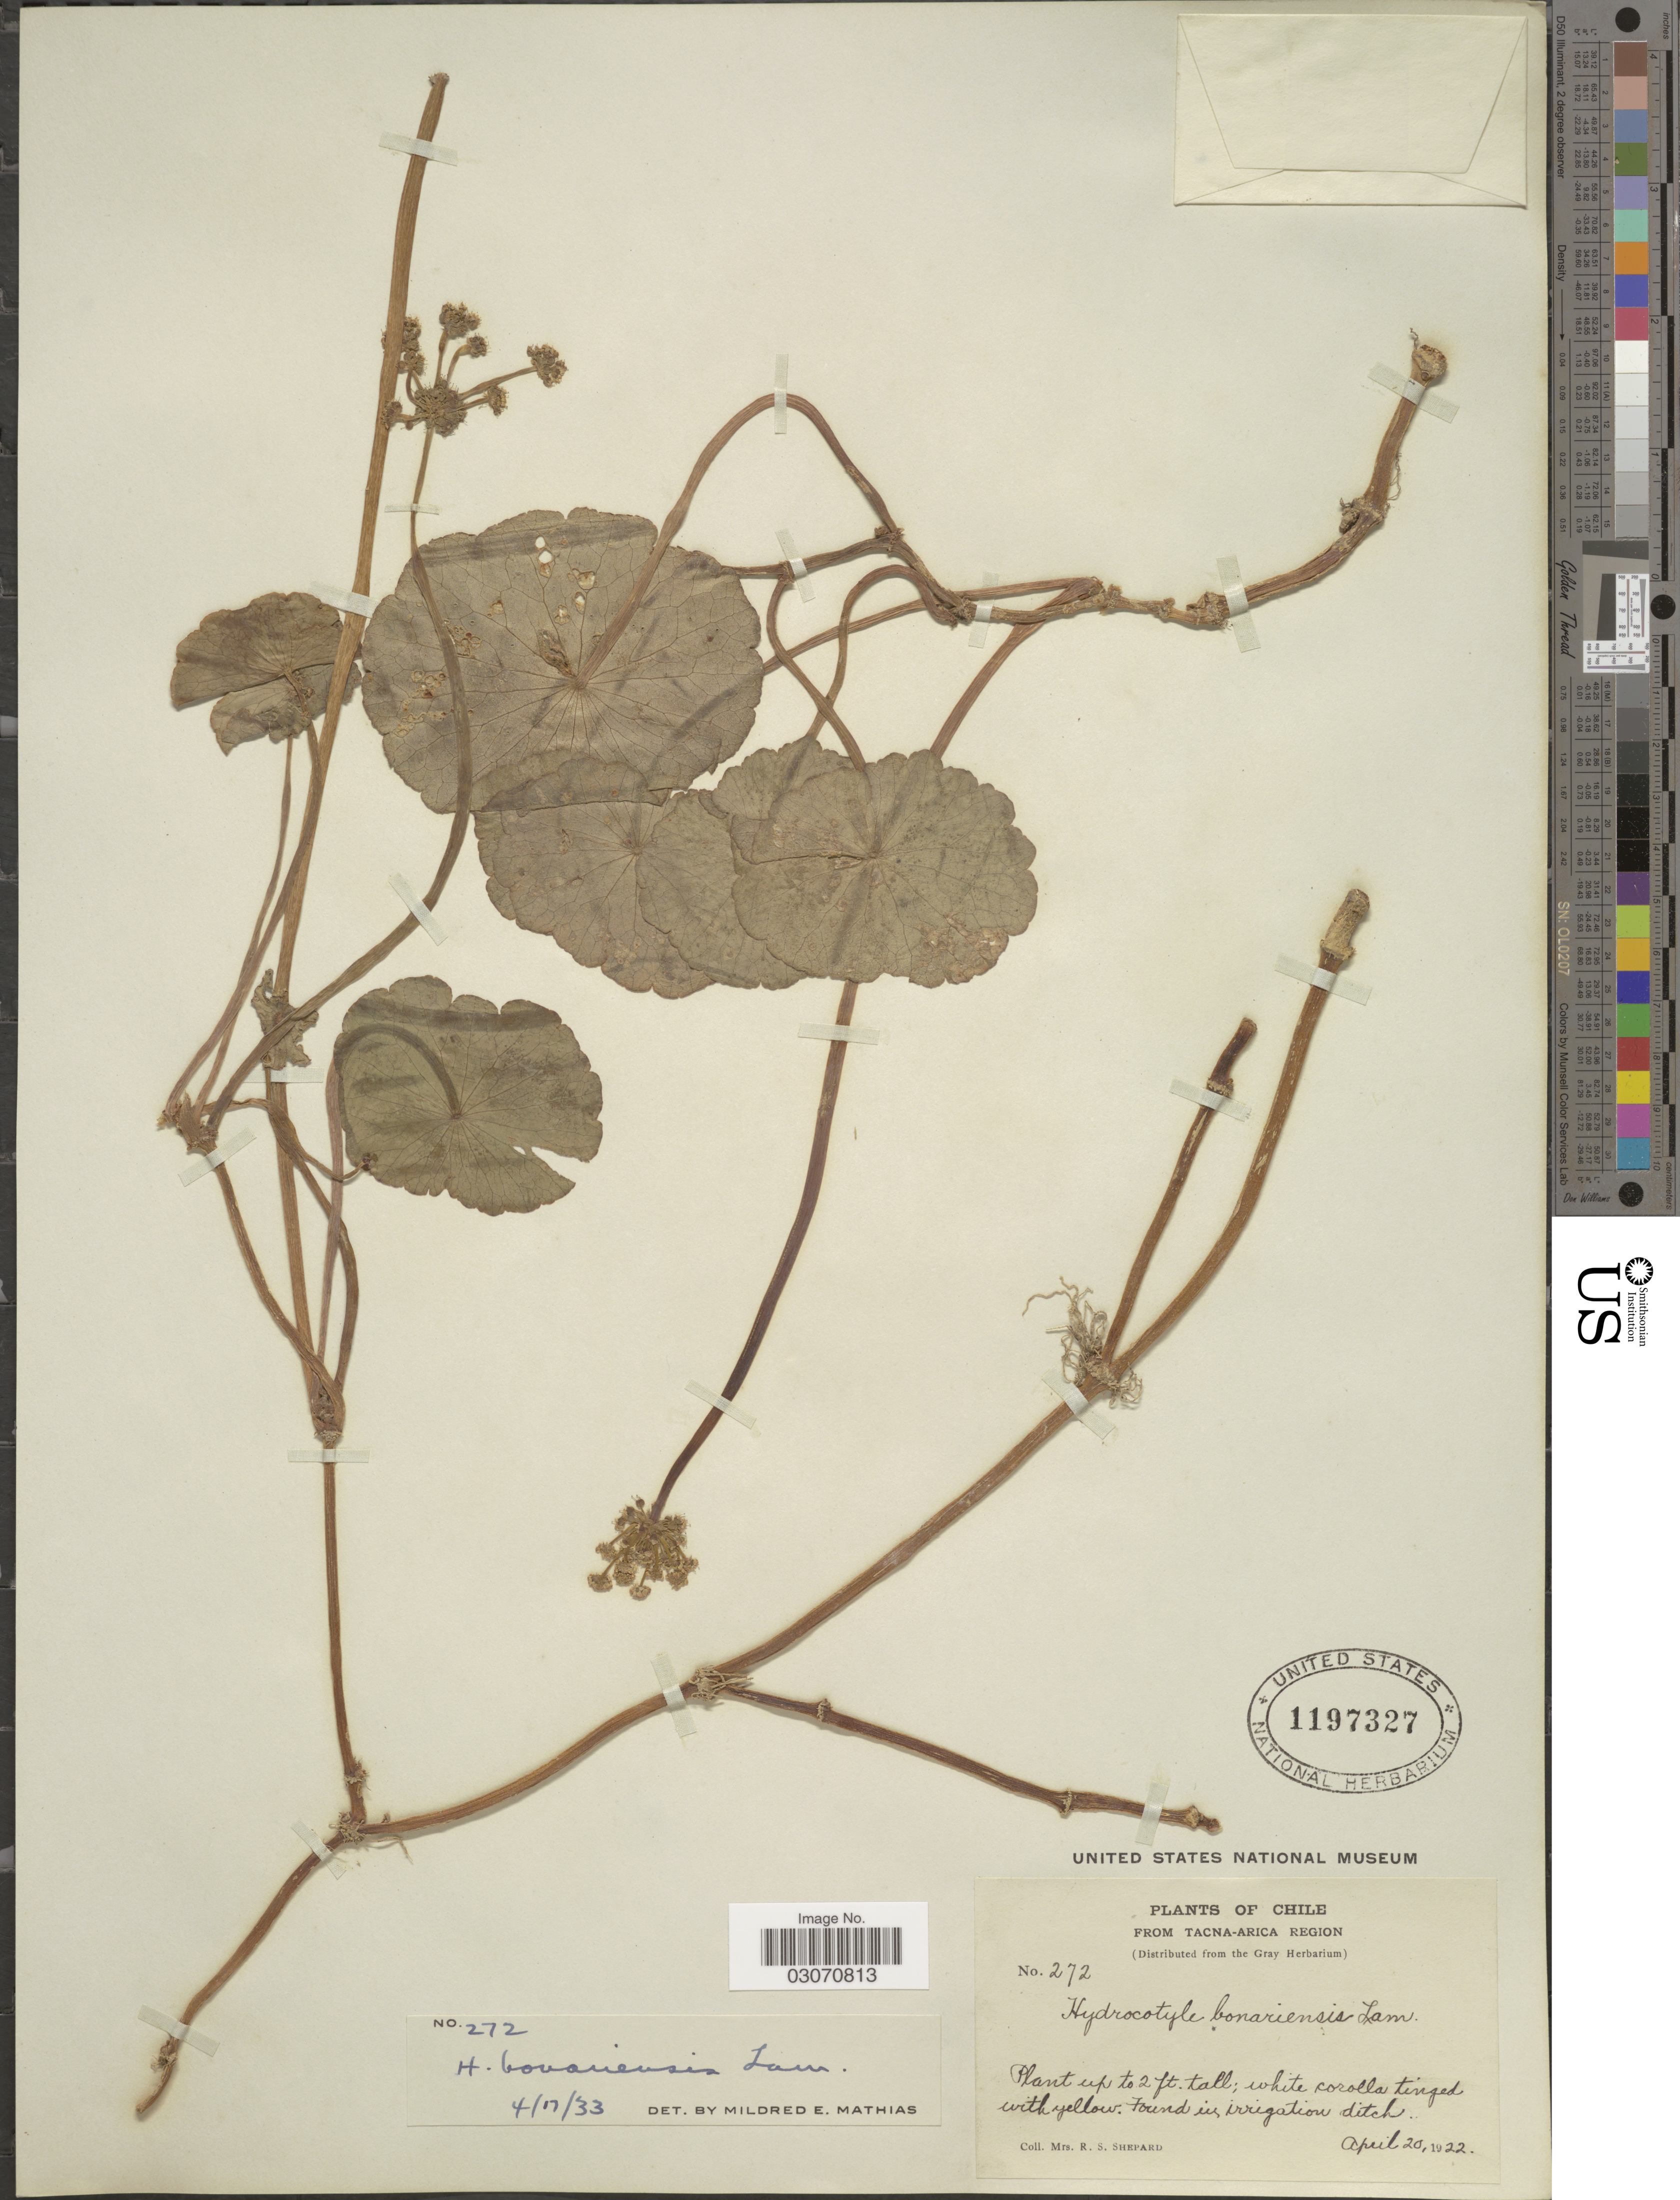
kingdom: Plantae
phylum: Tracheophyta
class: Magnoliopsida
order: Apiales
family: Araliaceae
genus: Hydrocotyle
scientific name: Hydrocotyle bonariensis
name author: Lam.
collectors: R. Shepard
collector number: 272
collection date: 1922-04-20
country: Chile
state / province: Arica y Parinacota (XV)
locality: From Tacna-Arica Region. Irrigation ditch.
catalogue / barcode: US 1197327